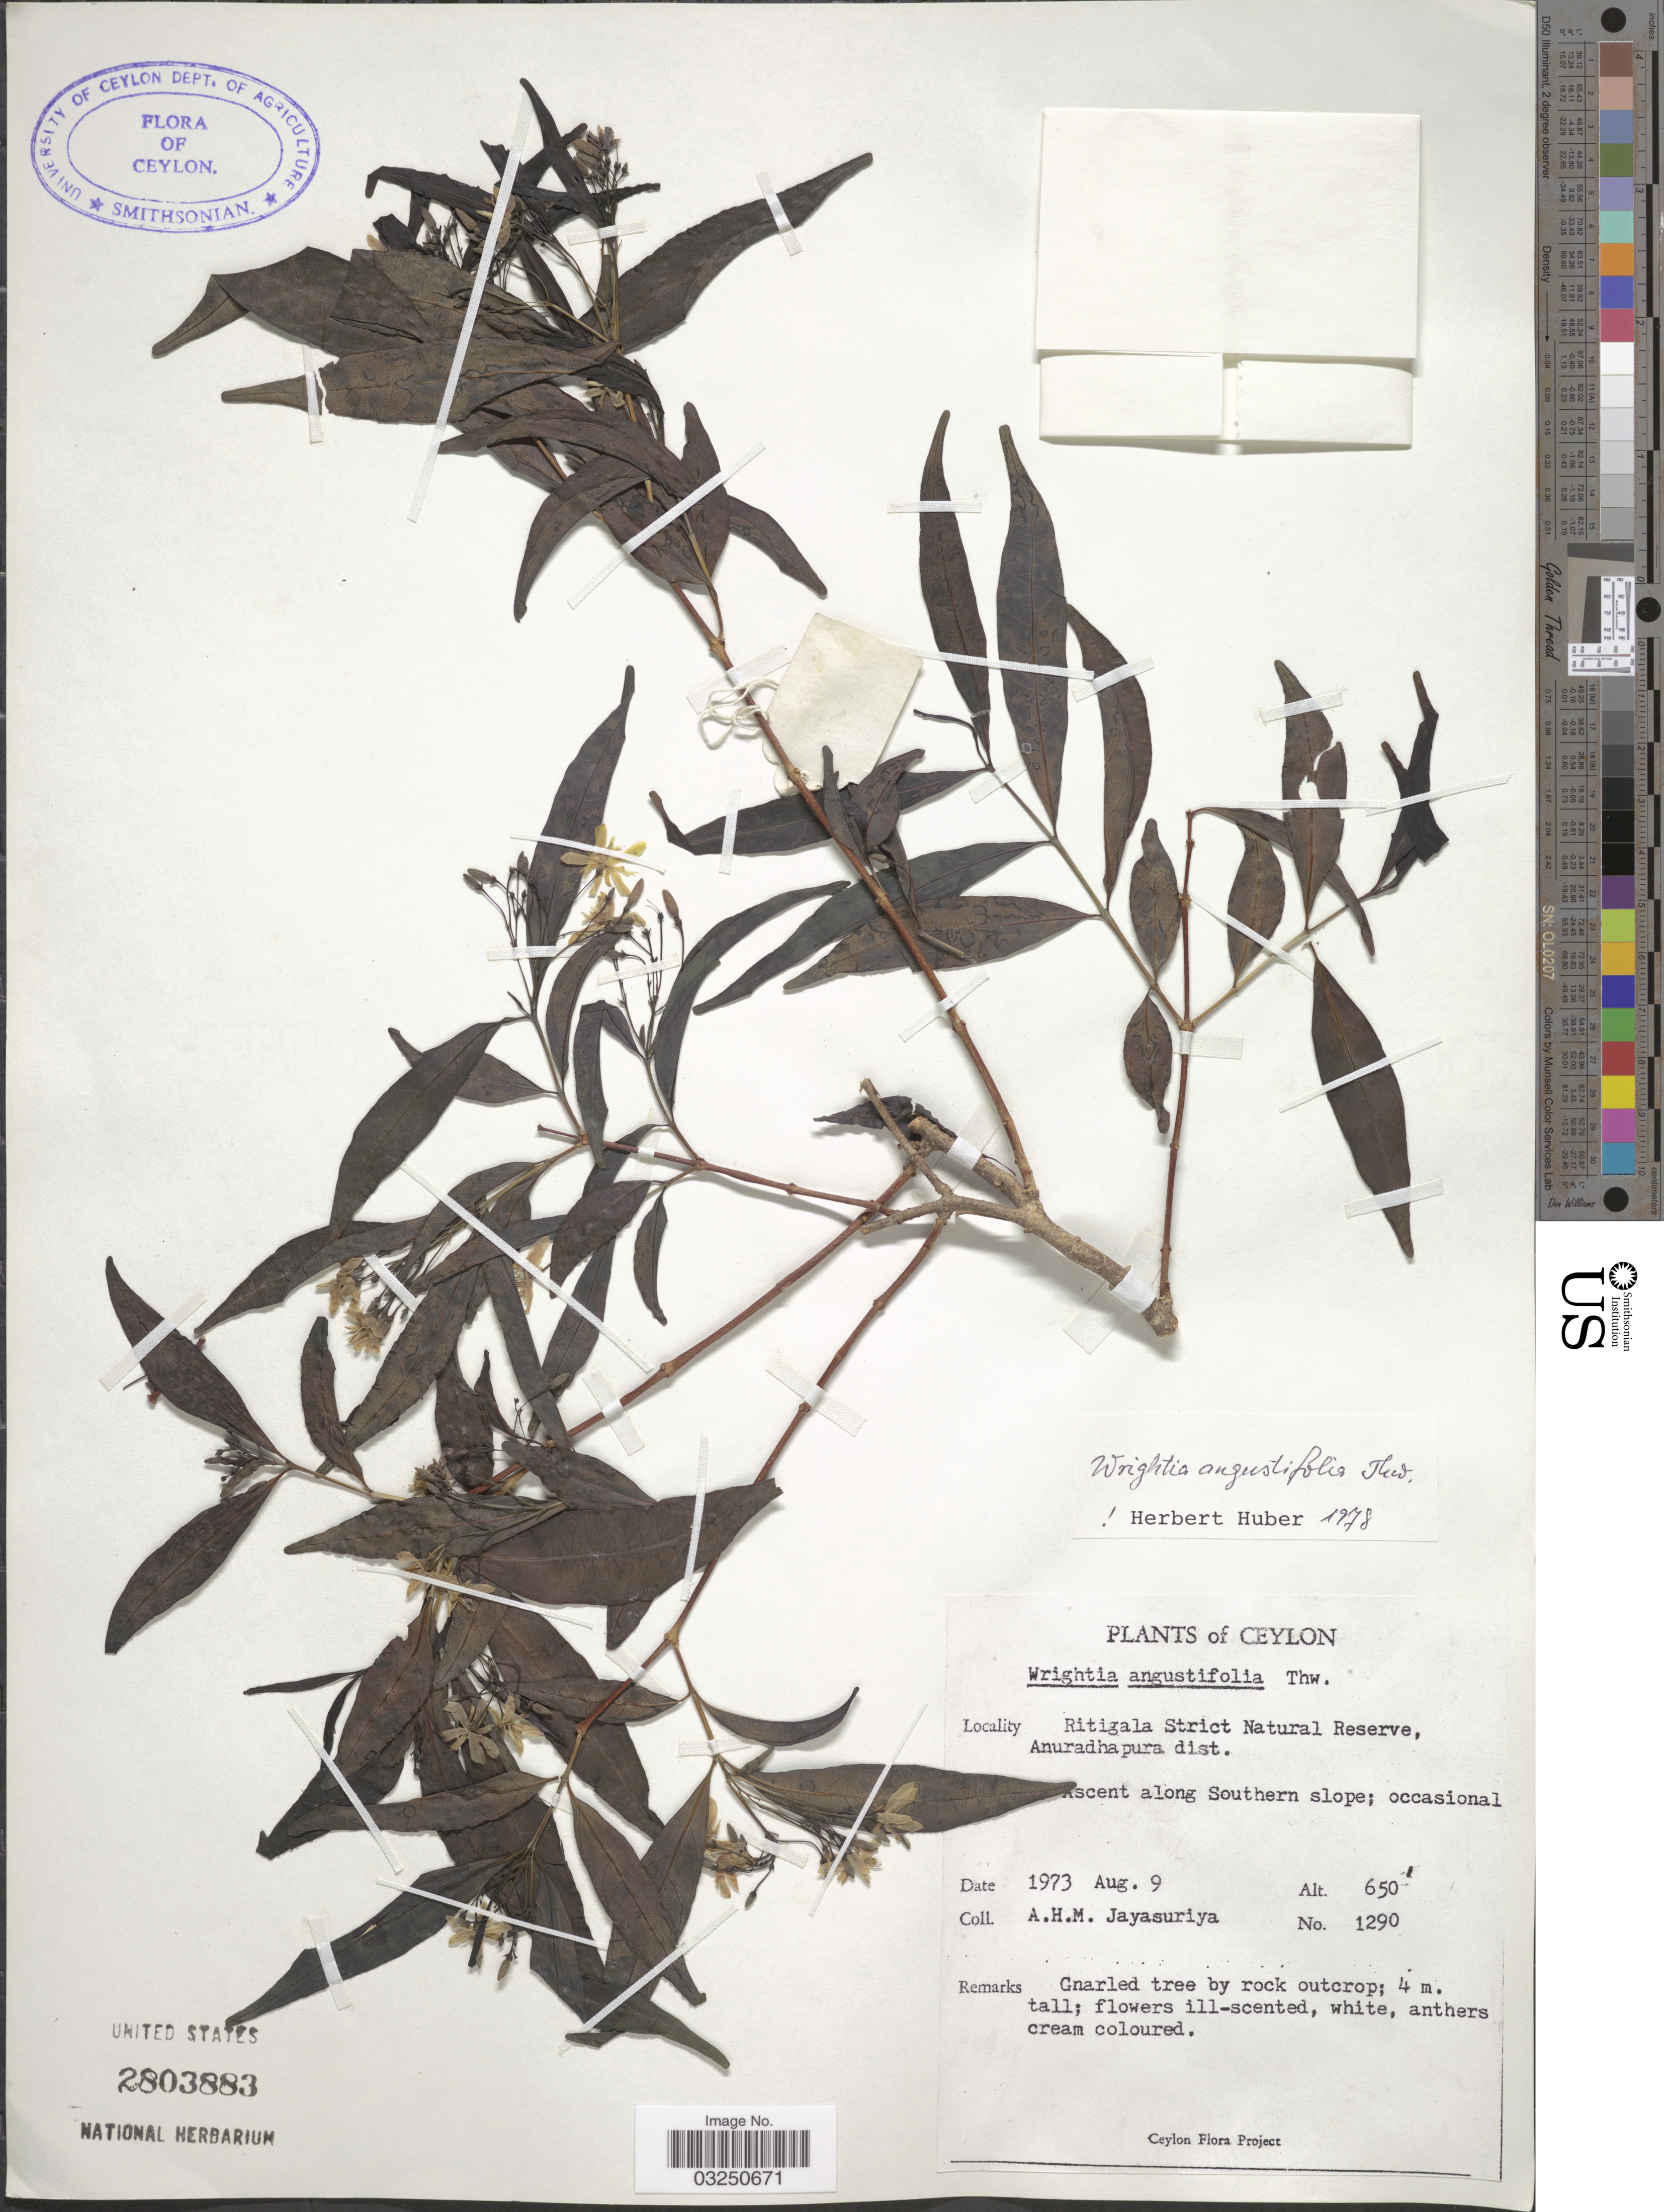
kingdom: Plantae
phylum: Tracheophyta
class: Magnoliopsida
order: Gentianales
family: Apocynaceae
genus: Wrightia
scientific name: Wrightia angustifolia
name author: Thwaites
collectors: A. H. Jayasuriya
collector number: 1290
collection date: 1973-08-09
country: Sri Lanka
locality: Ceylon. Ritigala Strict Natural Reserve, Anuradhapura dist.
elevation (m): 198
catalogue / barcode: US 2803883